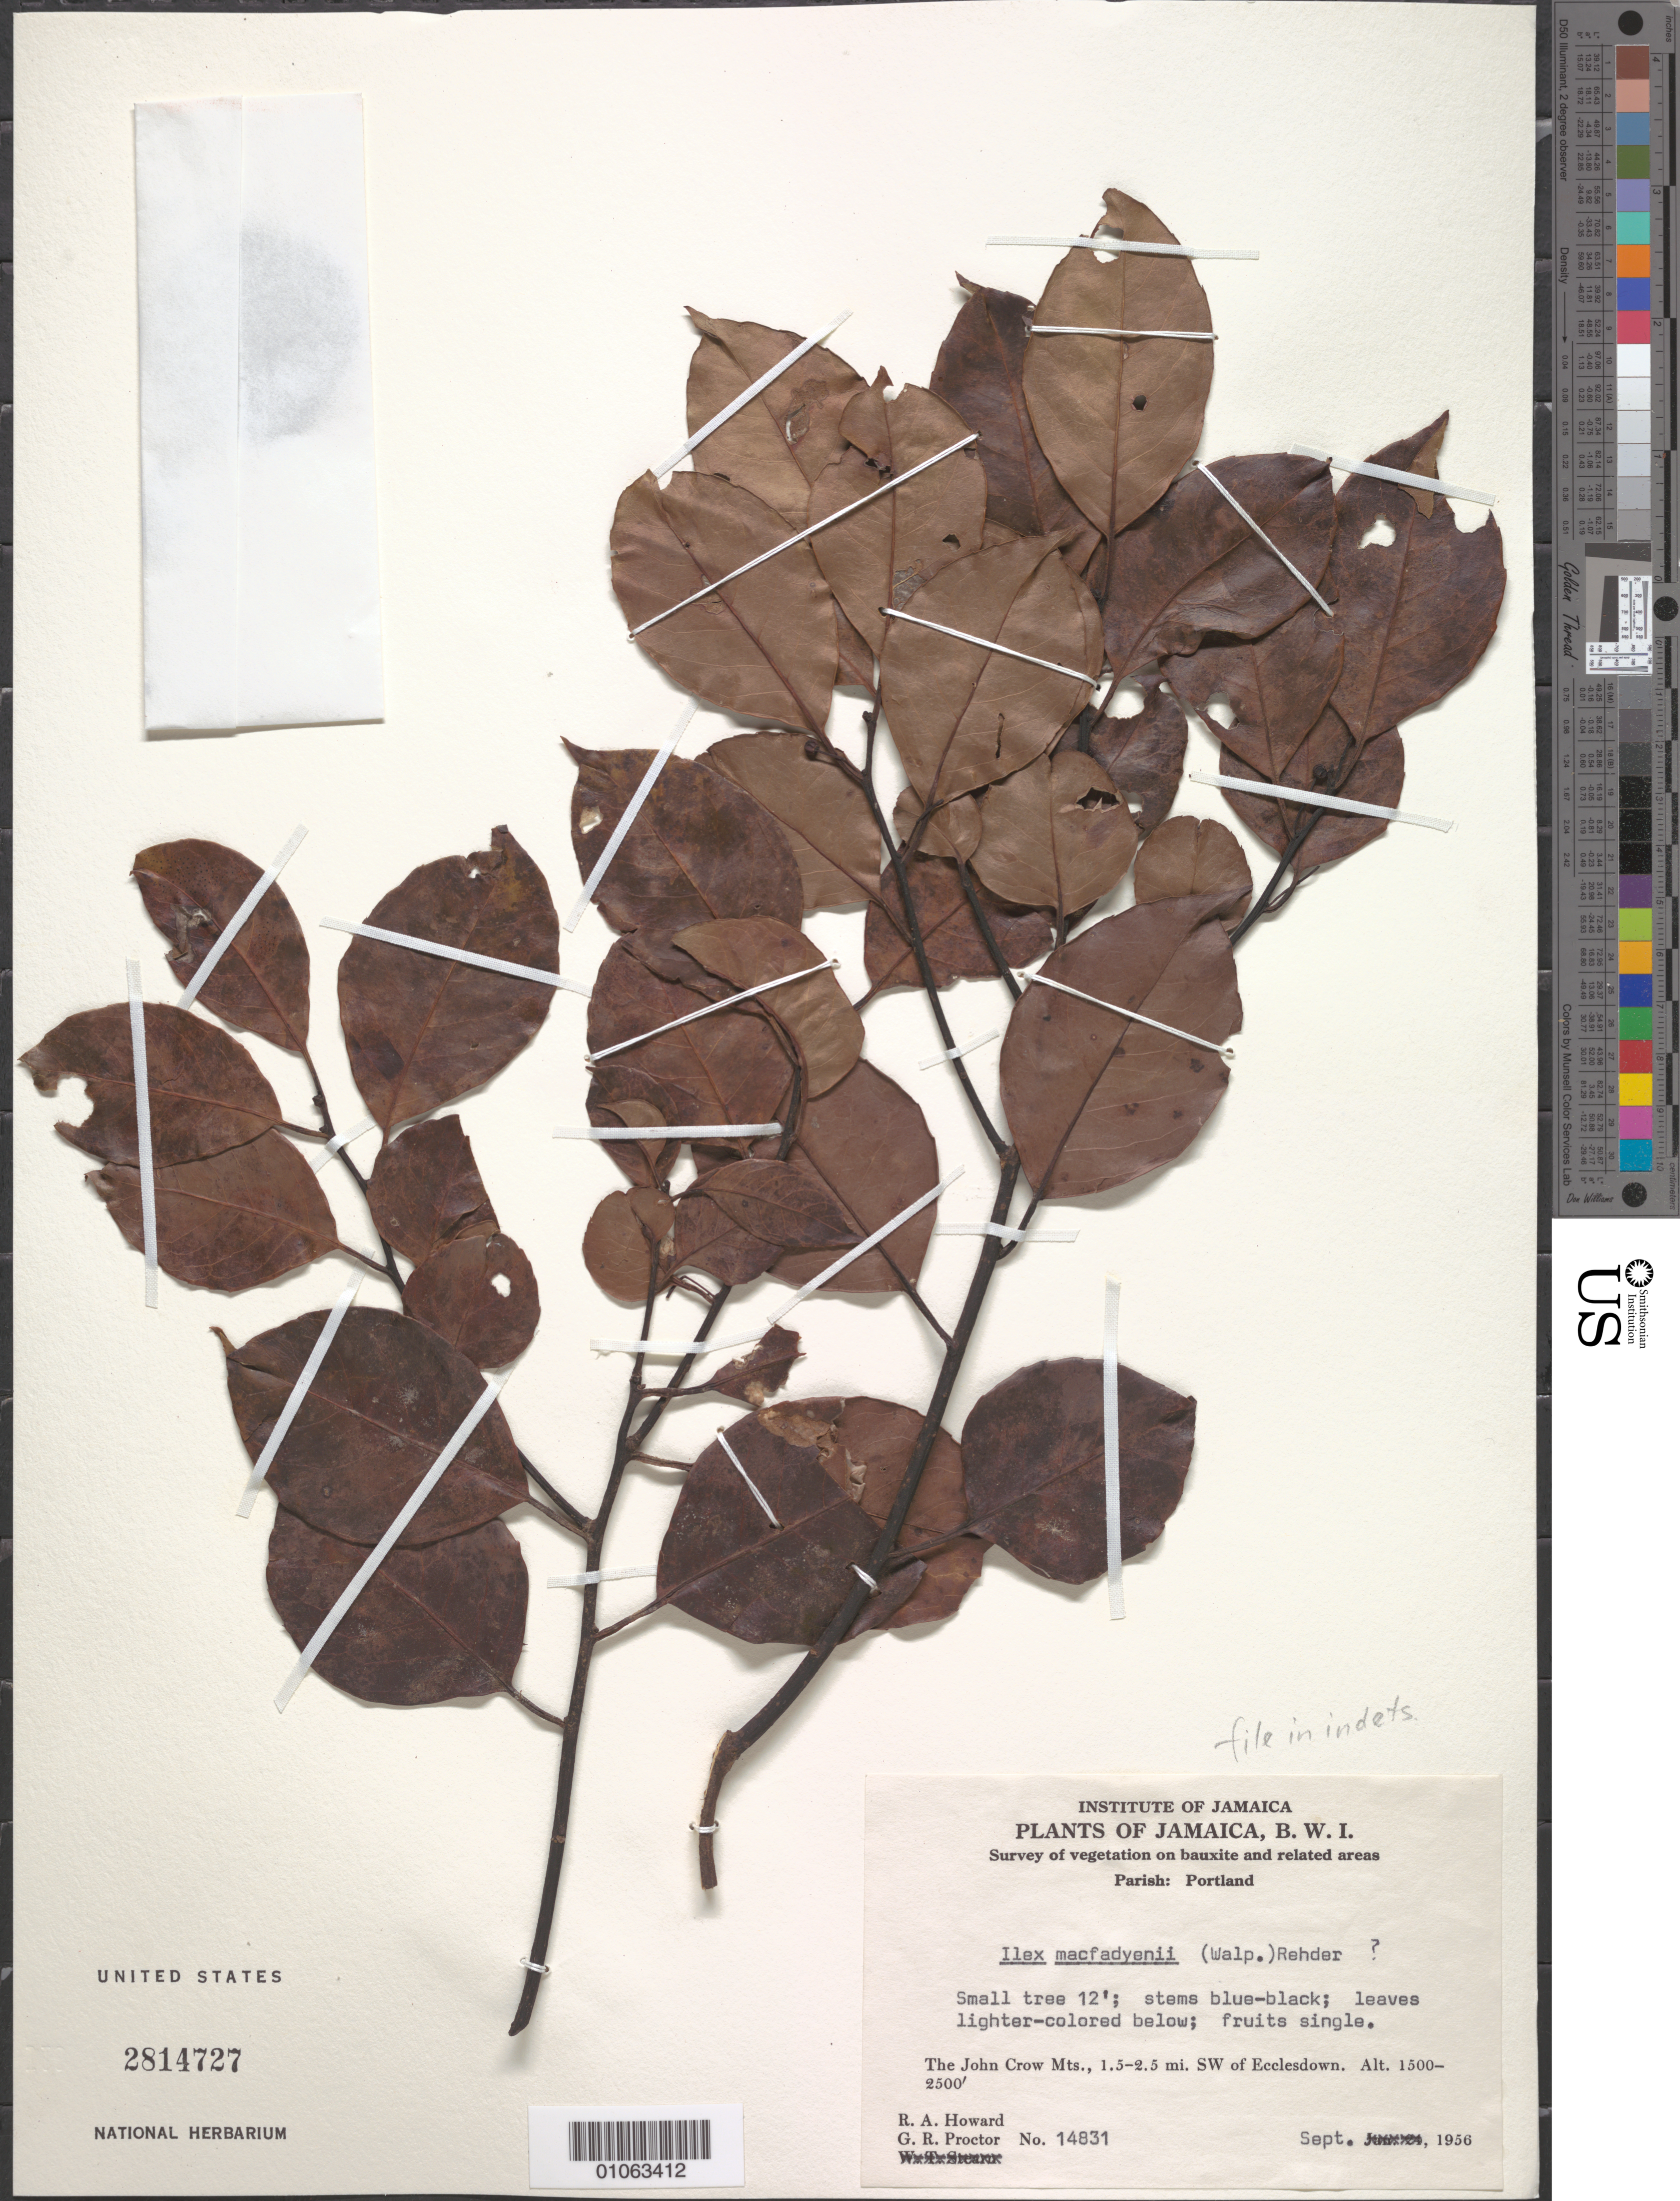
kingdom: Plantae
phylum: Tracheophyta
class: Magnoliopsida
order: Aquifoliales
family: Aquifoliaceae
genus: Ilex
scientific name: Ilex macfadyenii var. macfadyenii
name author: (Walp.) Rehder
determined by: Gonzalez-Feliu, Giancarlo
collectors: R. A. Howard & G. R. Proctor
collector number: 14831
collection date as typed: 01 Sep 1956 to 30 Sep 1956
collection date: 1956-09-01/1956-09-30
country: Jamaica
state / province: Portland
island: Jamaica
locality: The John Crow Mts, 1.5-2.5 mi. S.W. of Ecclesdown.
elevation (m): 1500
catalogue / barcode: US 2814727